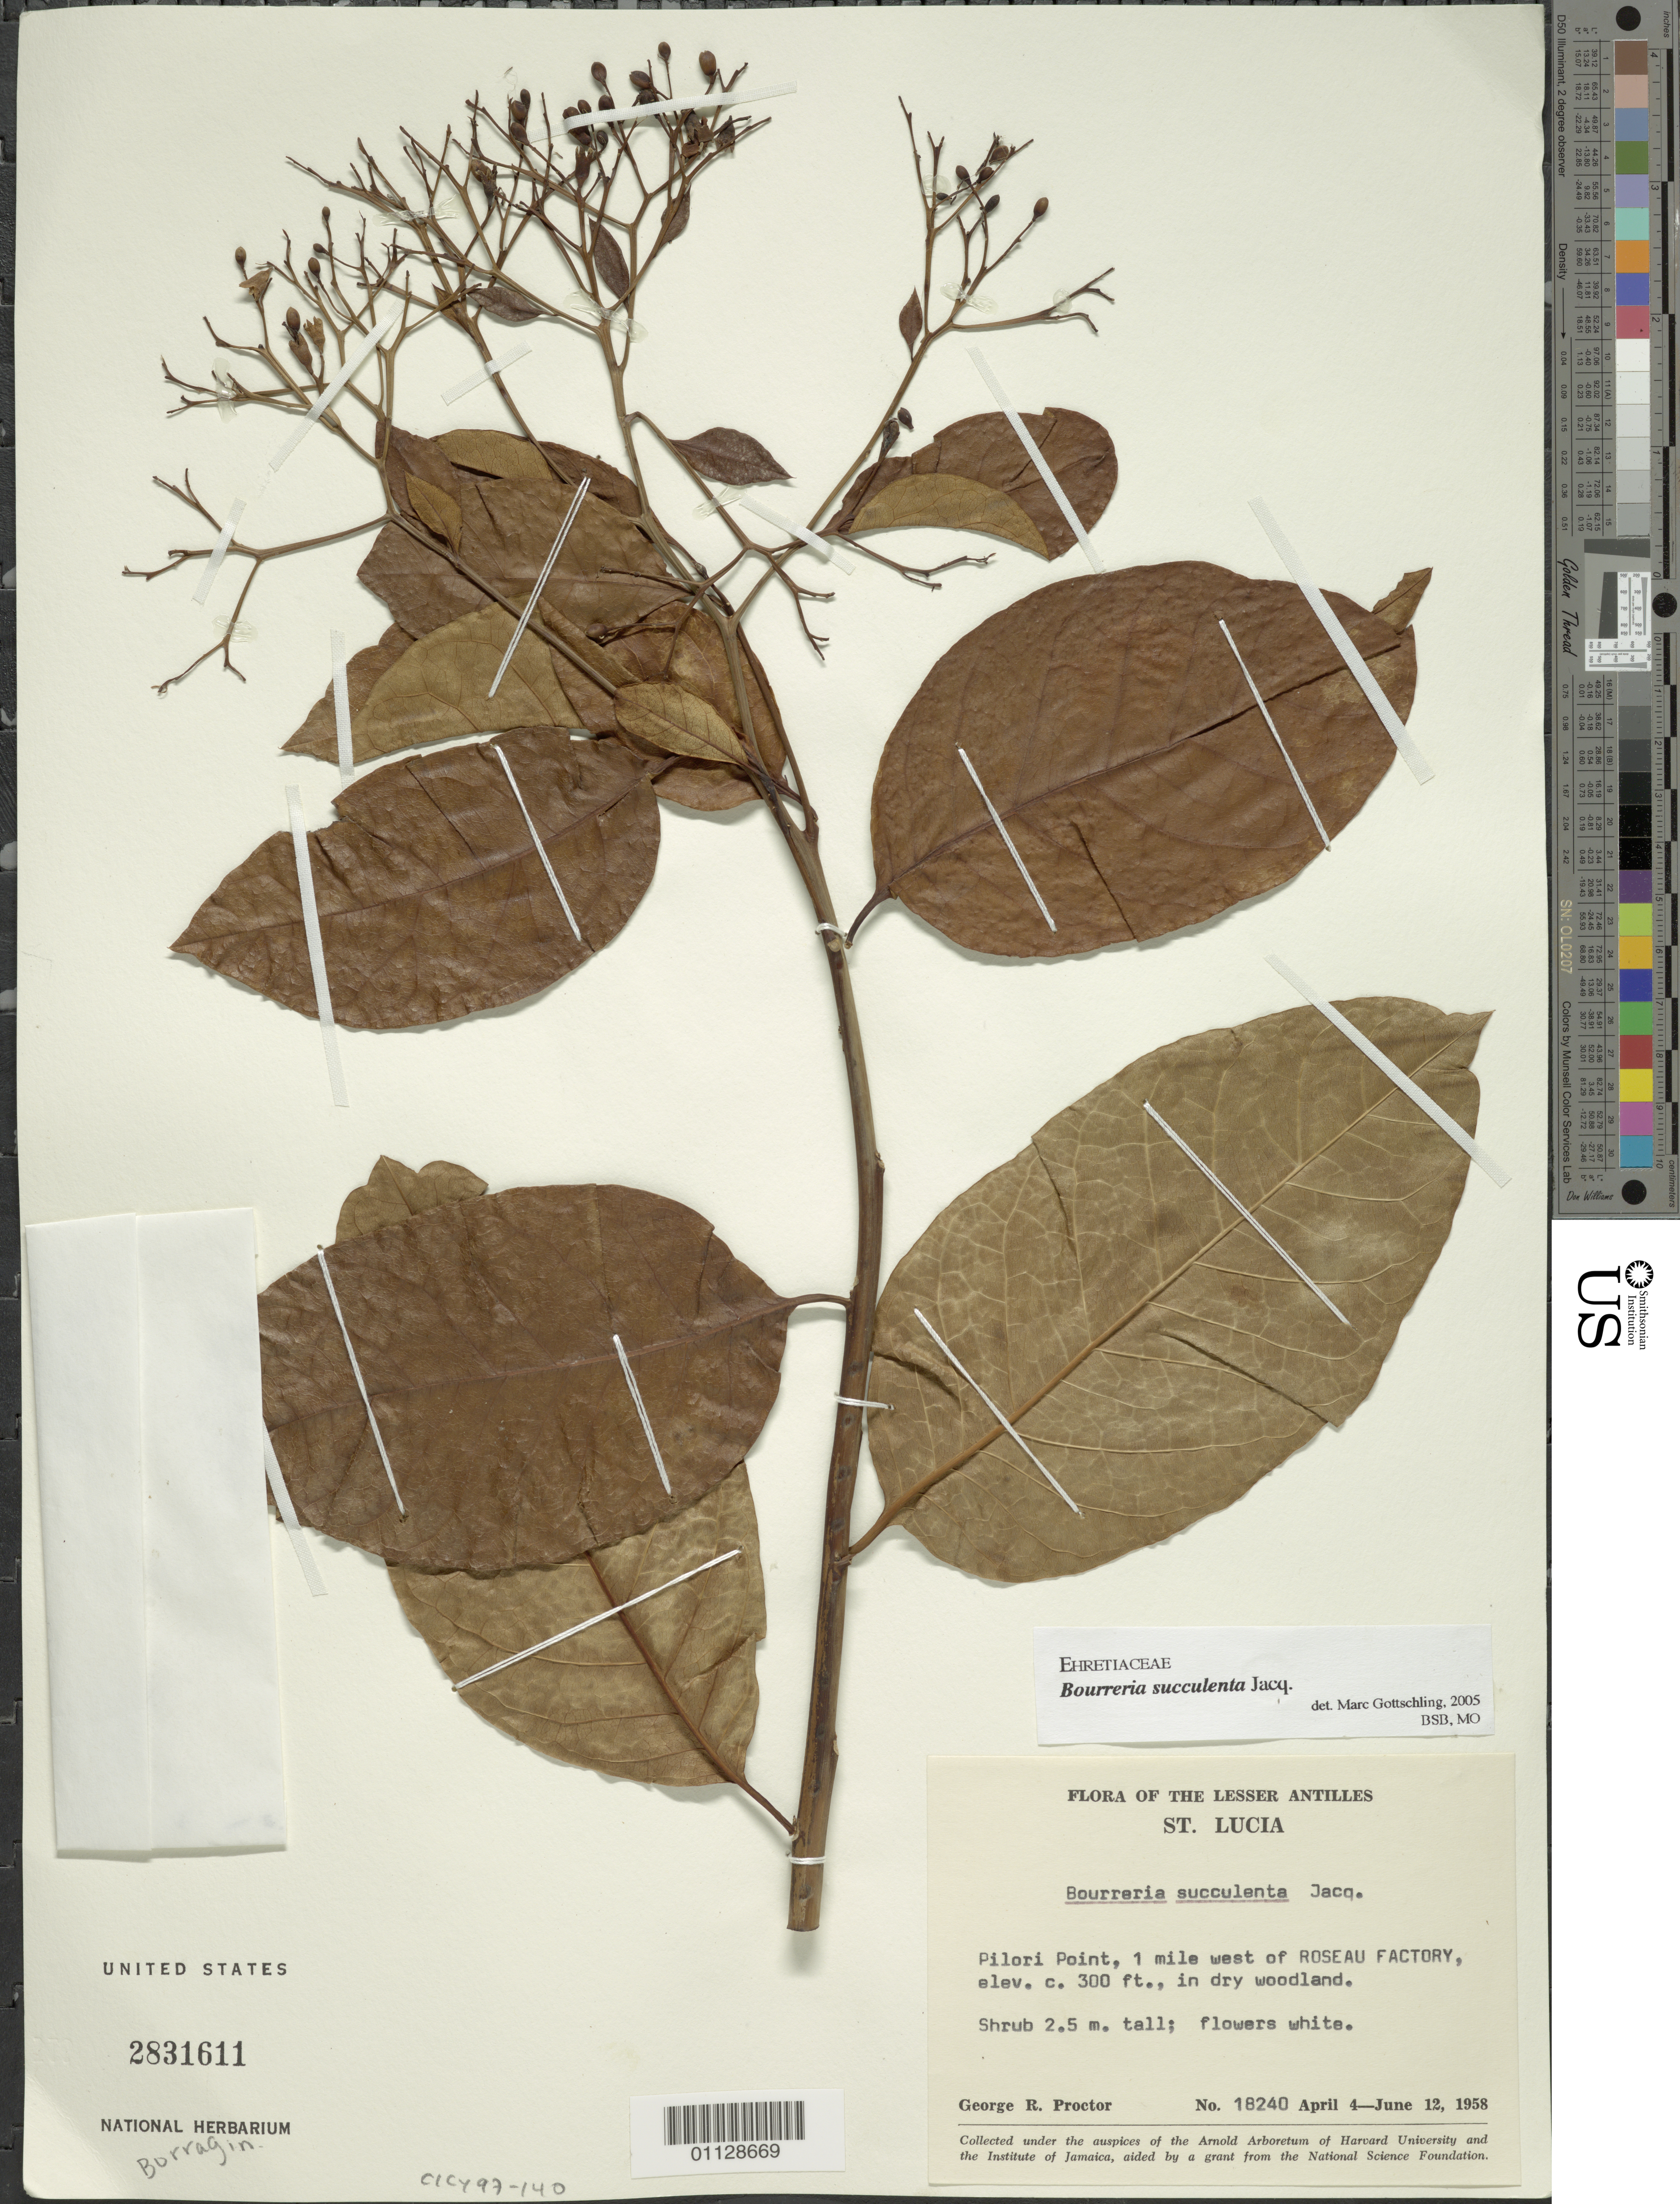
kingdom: Plantae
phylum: Tracheophyta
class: Magnoliopsida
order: Boraginales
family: Ehretiaceae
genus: Bourreria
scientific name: Bourreria succulenta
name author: Jacq.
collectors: G. R. Proctor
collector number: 18240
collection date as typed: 04 Apr 1958 to 12 Jun 1958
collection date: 1958-04-04/1958-06-12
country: St. Lucia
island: St. Lucia I.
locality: Pilori Point, 1 mi W of Roseau Factory, in dry woodlands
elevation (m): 91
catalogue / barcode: US 2831611